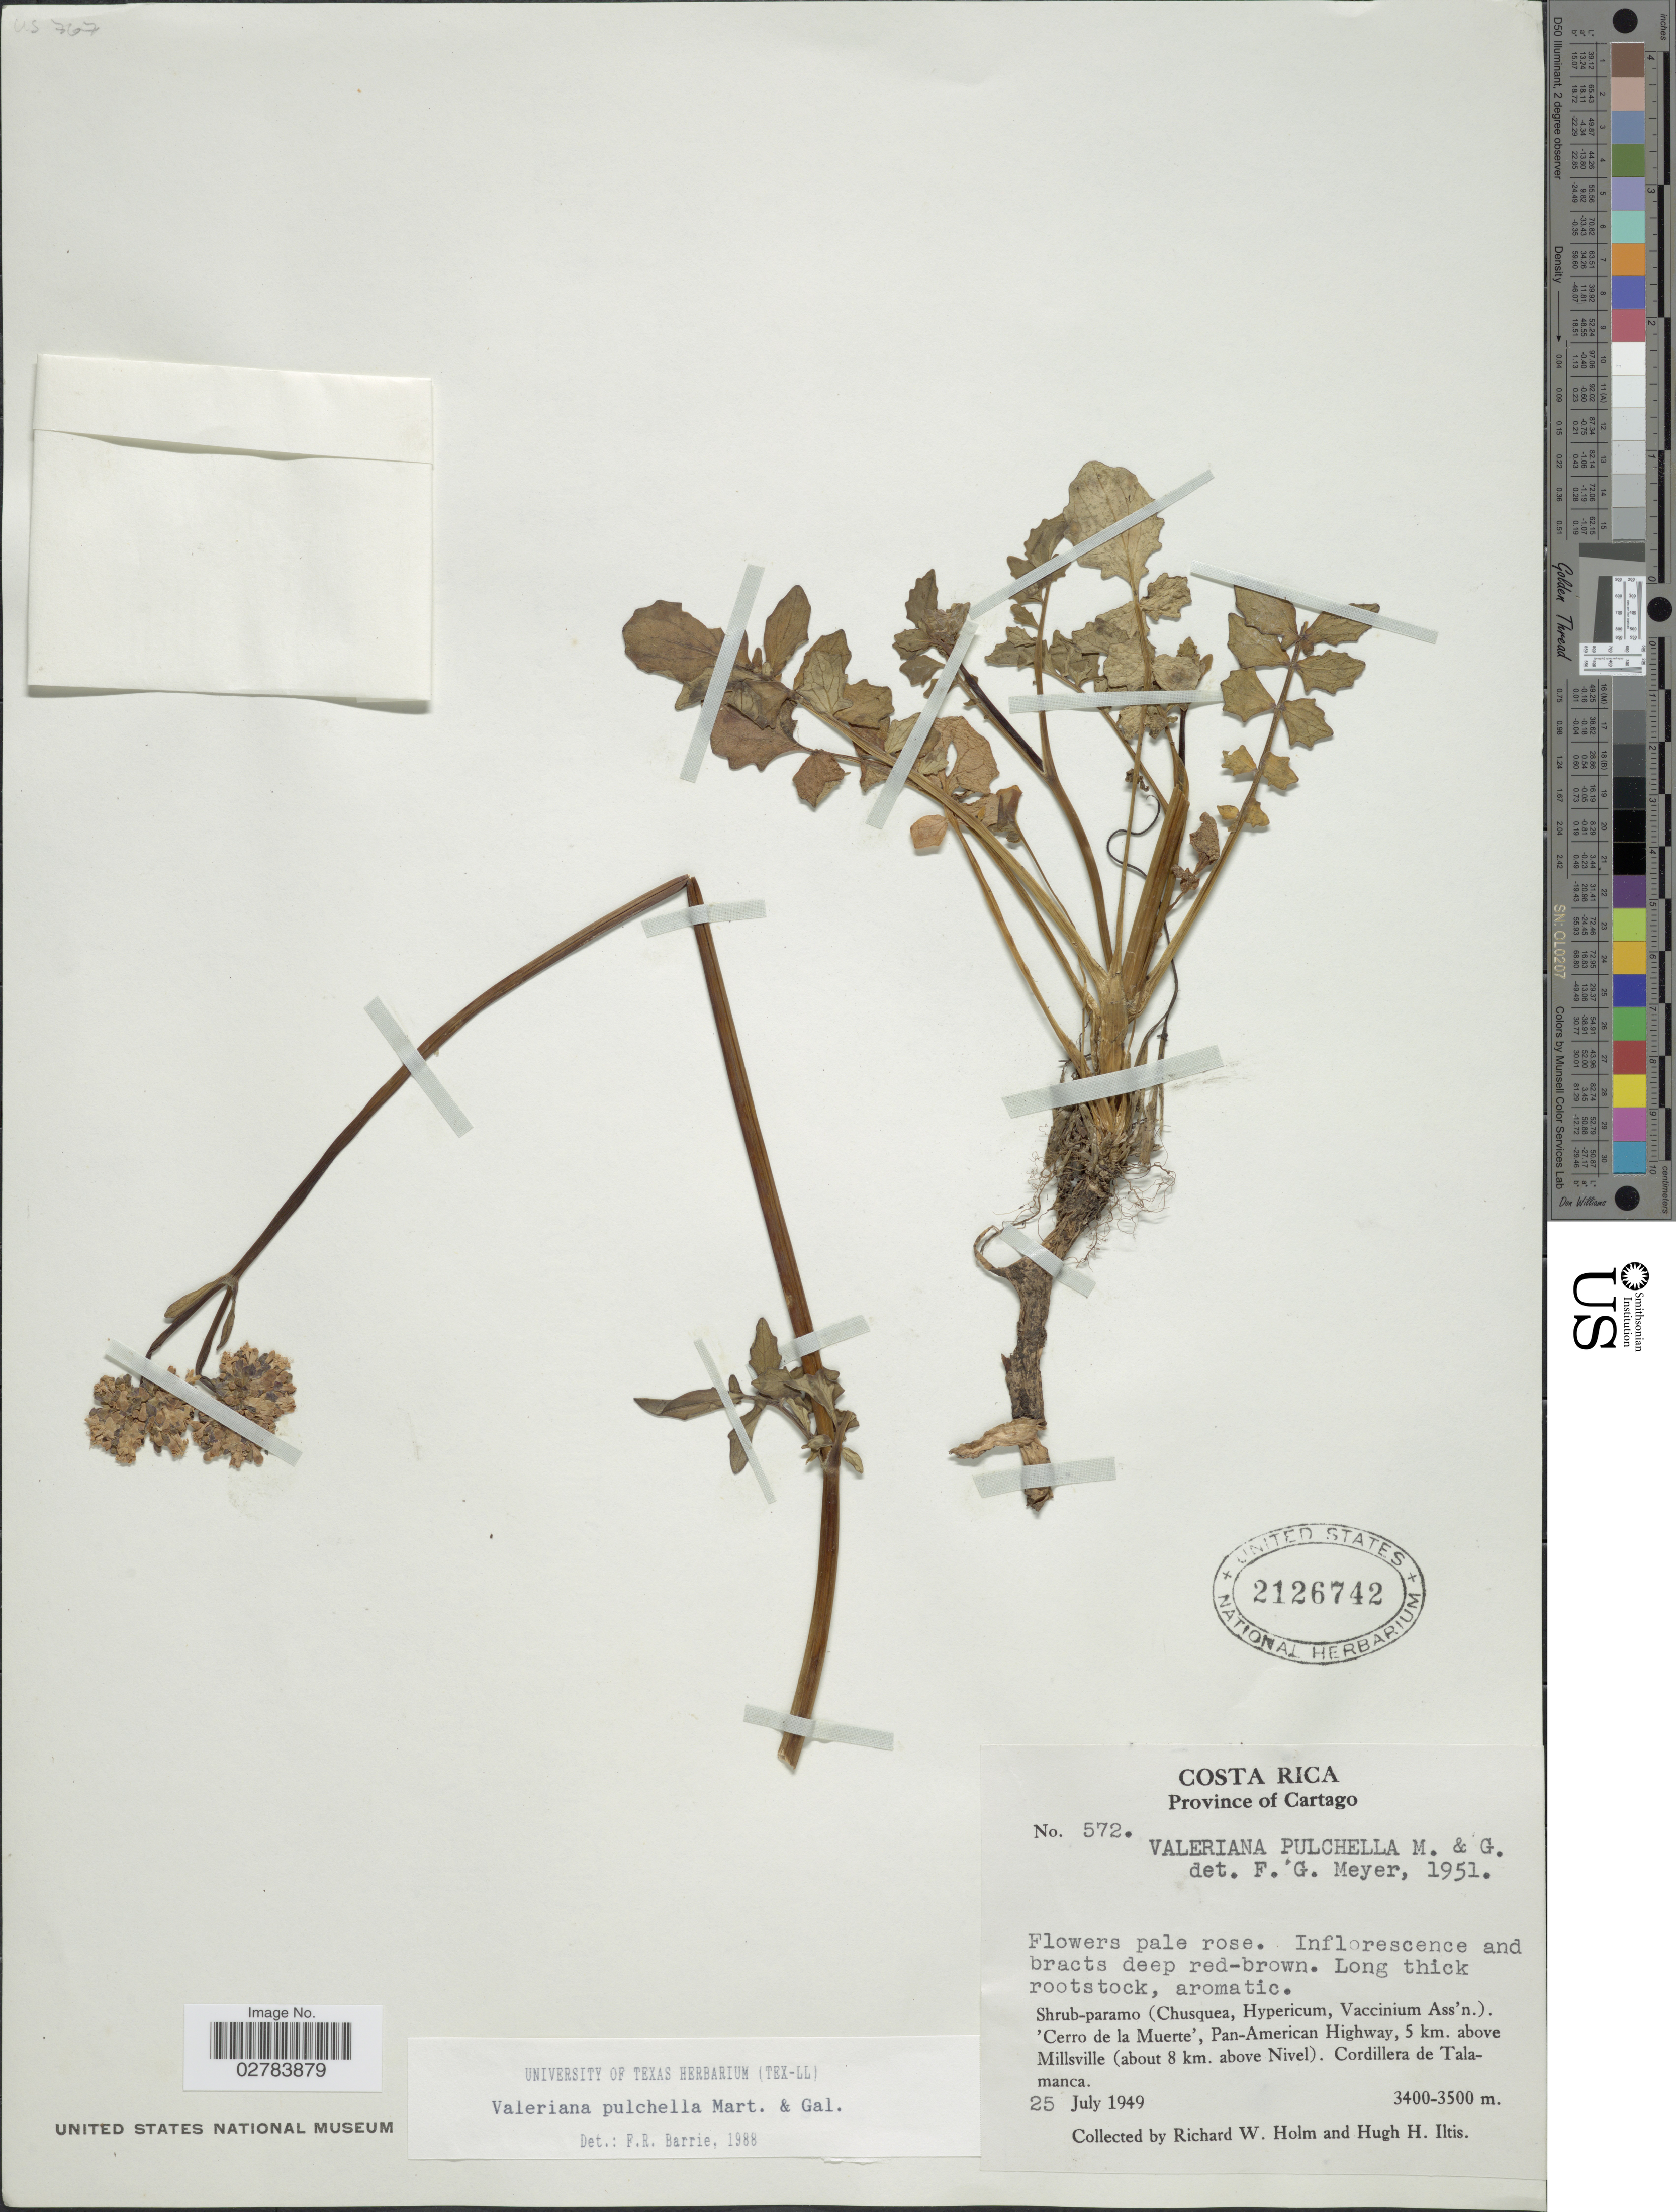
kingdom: Plantae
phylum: Tracheophyta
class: Magnoliopsida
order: Dipsacales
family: Caprifoliaceae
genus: Valeriana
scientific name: Valeriana pulchella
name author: M. Martens & Galeotti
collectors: R. W. Holm & H. Iltis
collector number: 572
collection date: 1949-07-25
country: Costa Rica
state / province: Cartago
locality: Cerro de la Muerte, Pan-American Highway, 5 km. above Millsville (about 8 km. above Nivel). Cordillera de Talamanca.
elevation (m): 3400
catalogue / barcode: US 2126742